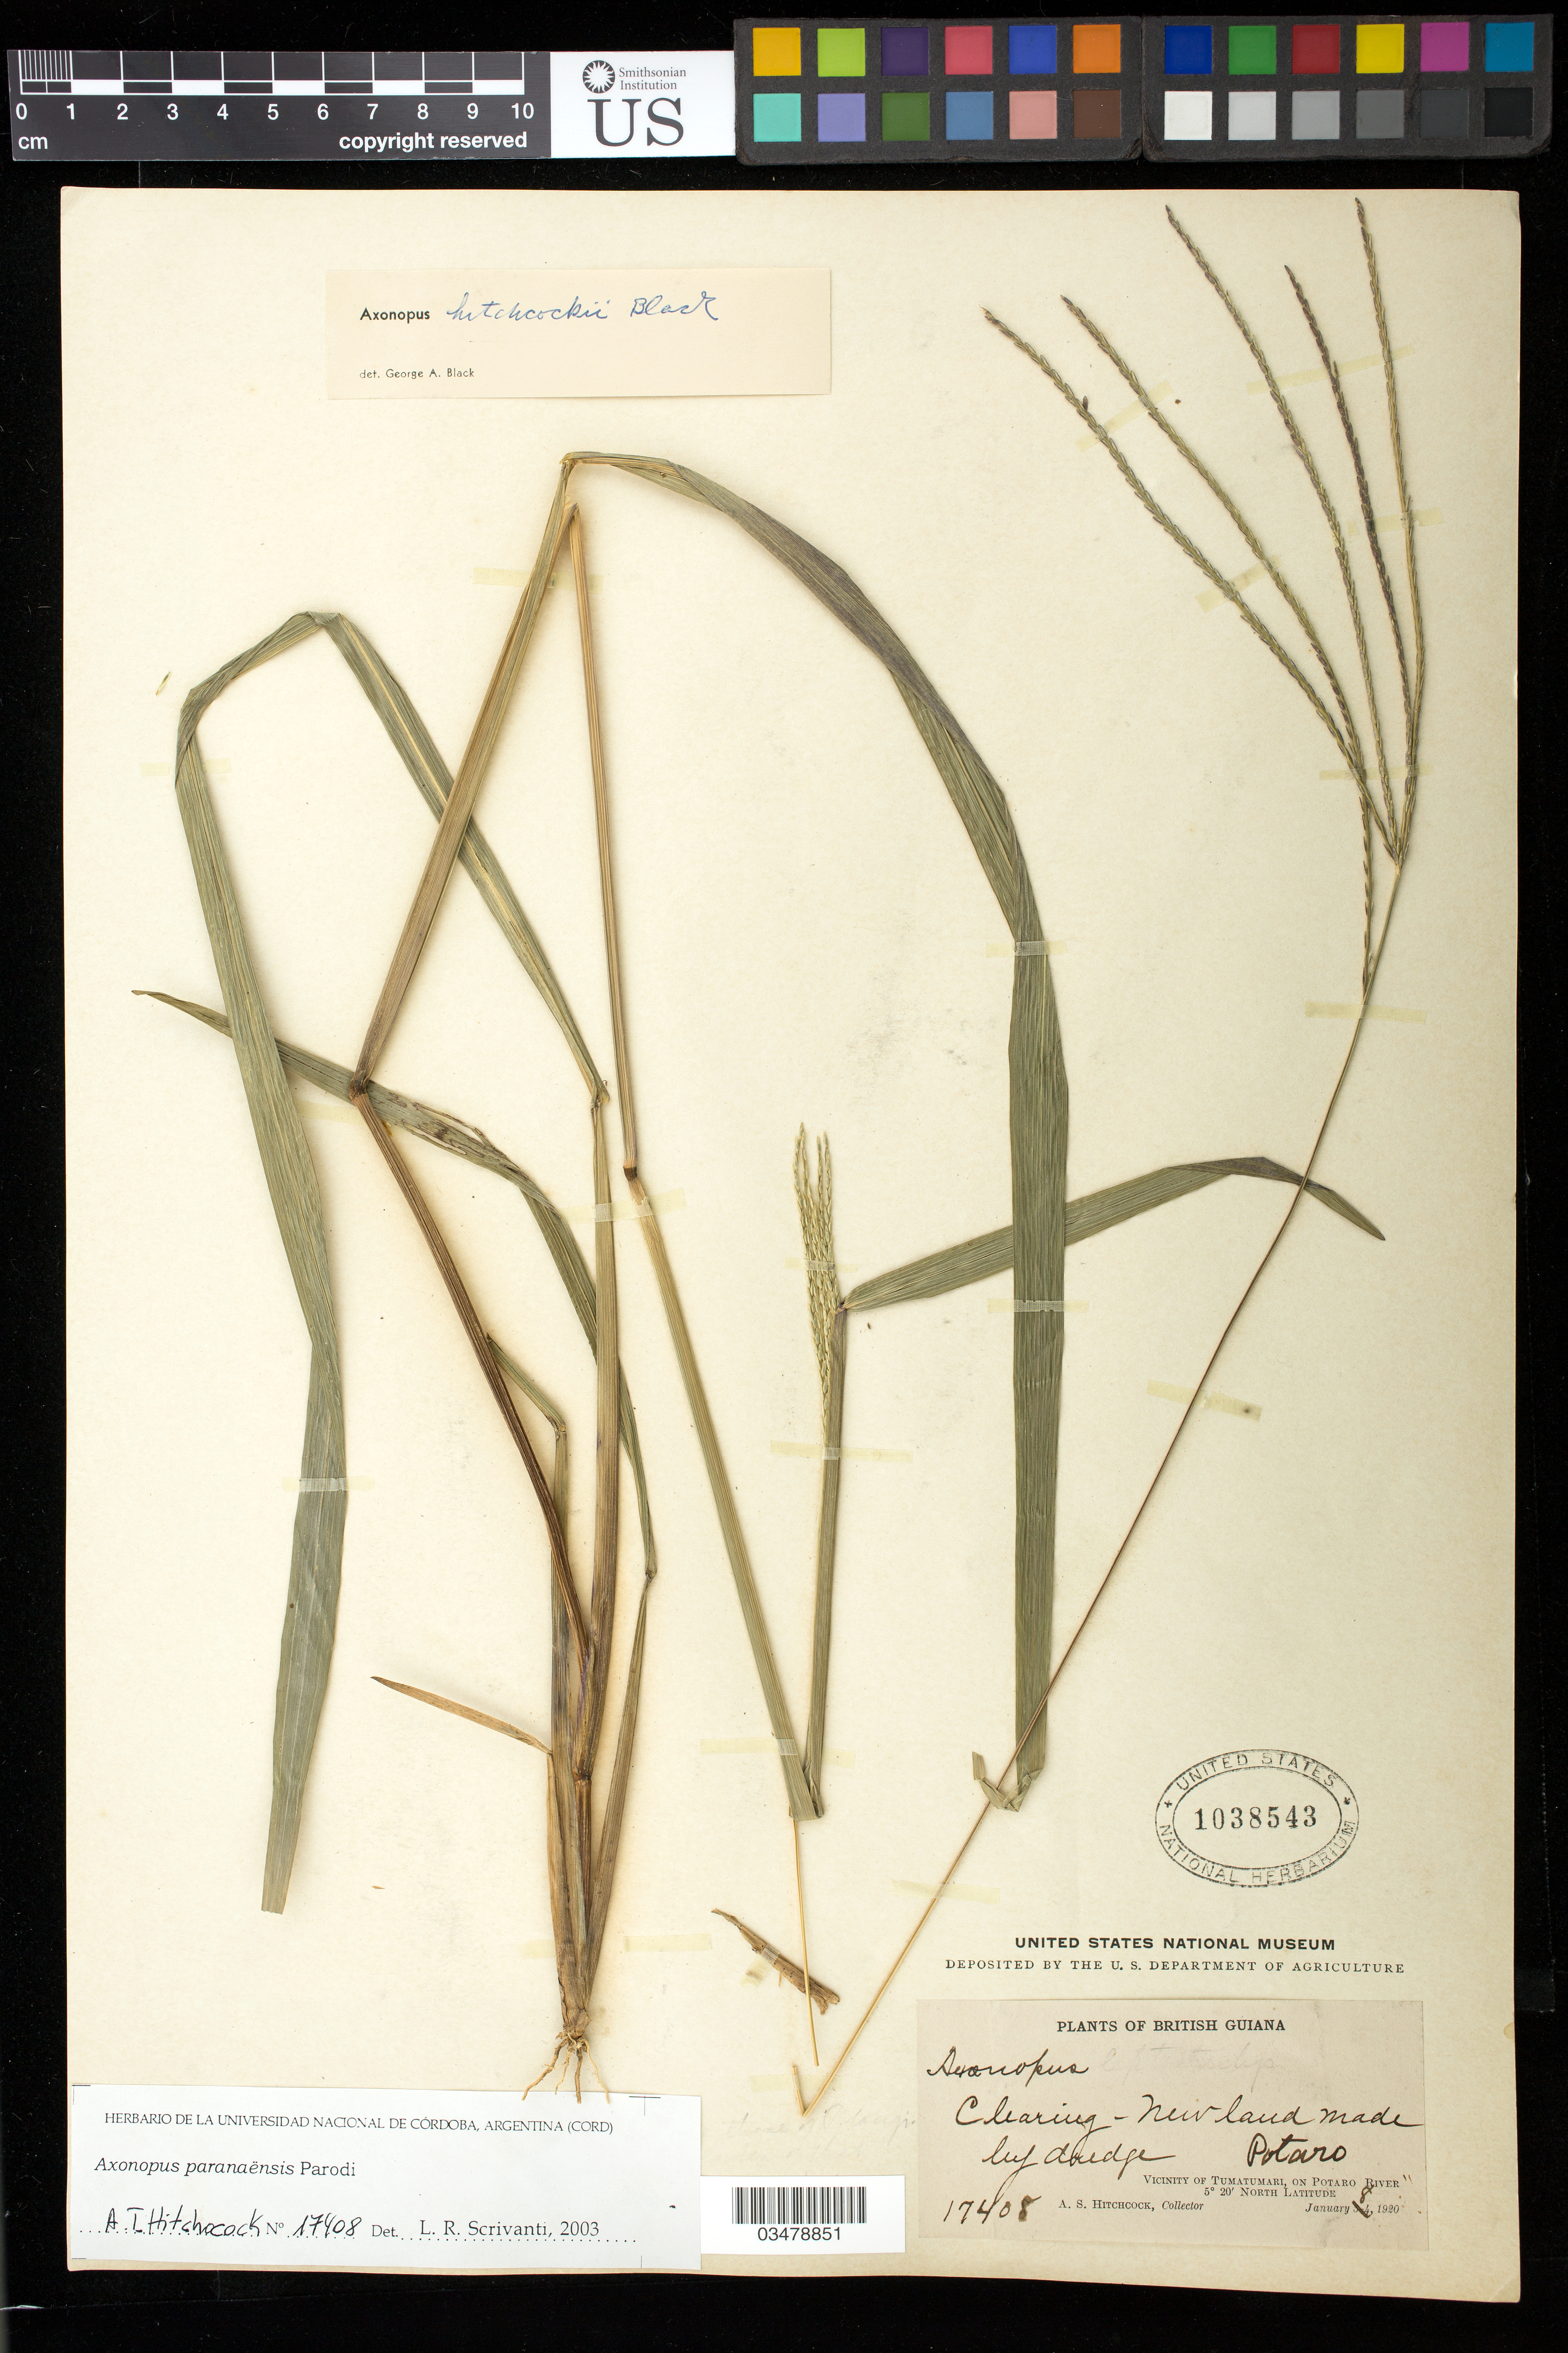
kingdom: Plantae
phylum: Tracheophyta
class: Liliopsida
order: Poales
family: Poaceae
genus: Axonopus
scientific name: Axonopus paranaensis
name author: Parodi ex G.A. Black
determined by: Scrivanti, L. R.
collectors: A. S. Hitchcock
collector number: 17408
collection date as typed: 08 Jan 1920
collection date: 1920-01-08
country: Guyana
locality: Wismar, demerara river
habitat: Clearing - new land made by dredge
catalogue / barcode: US 1038543